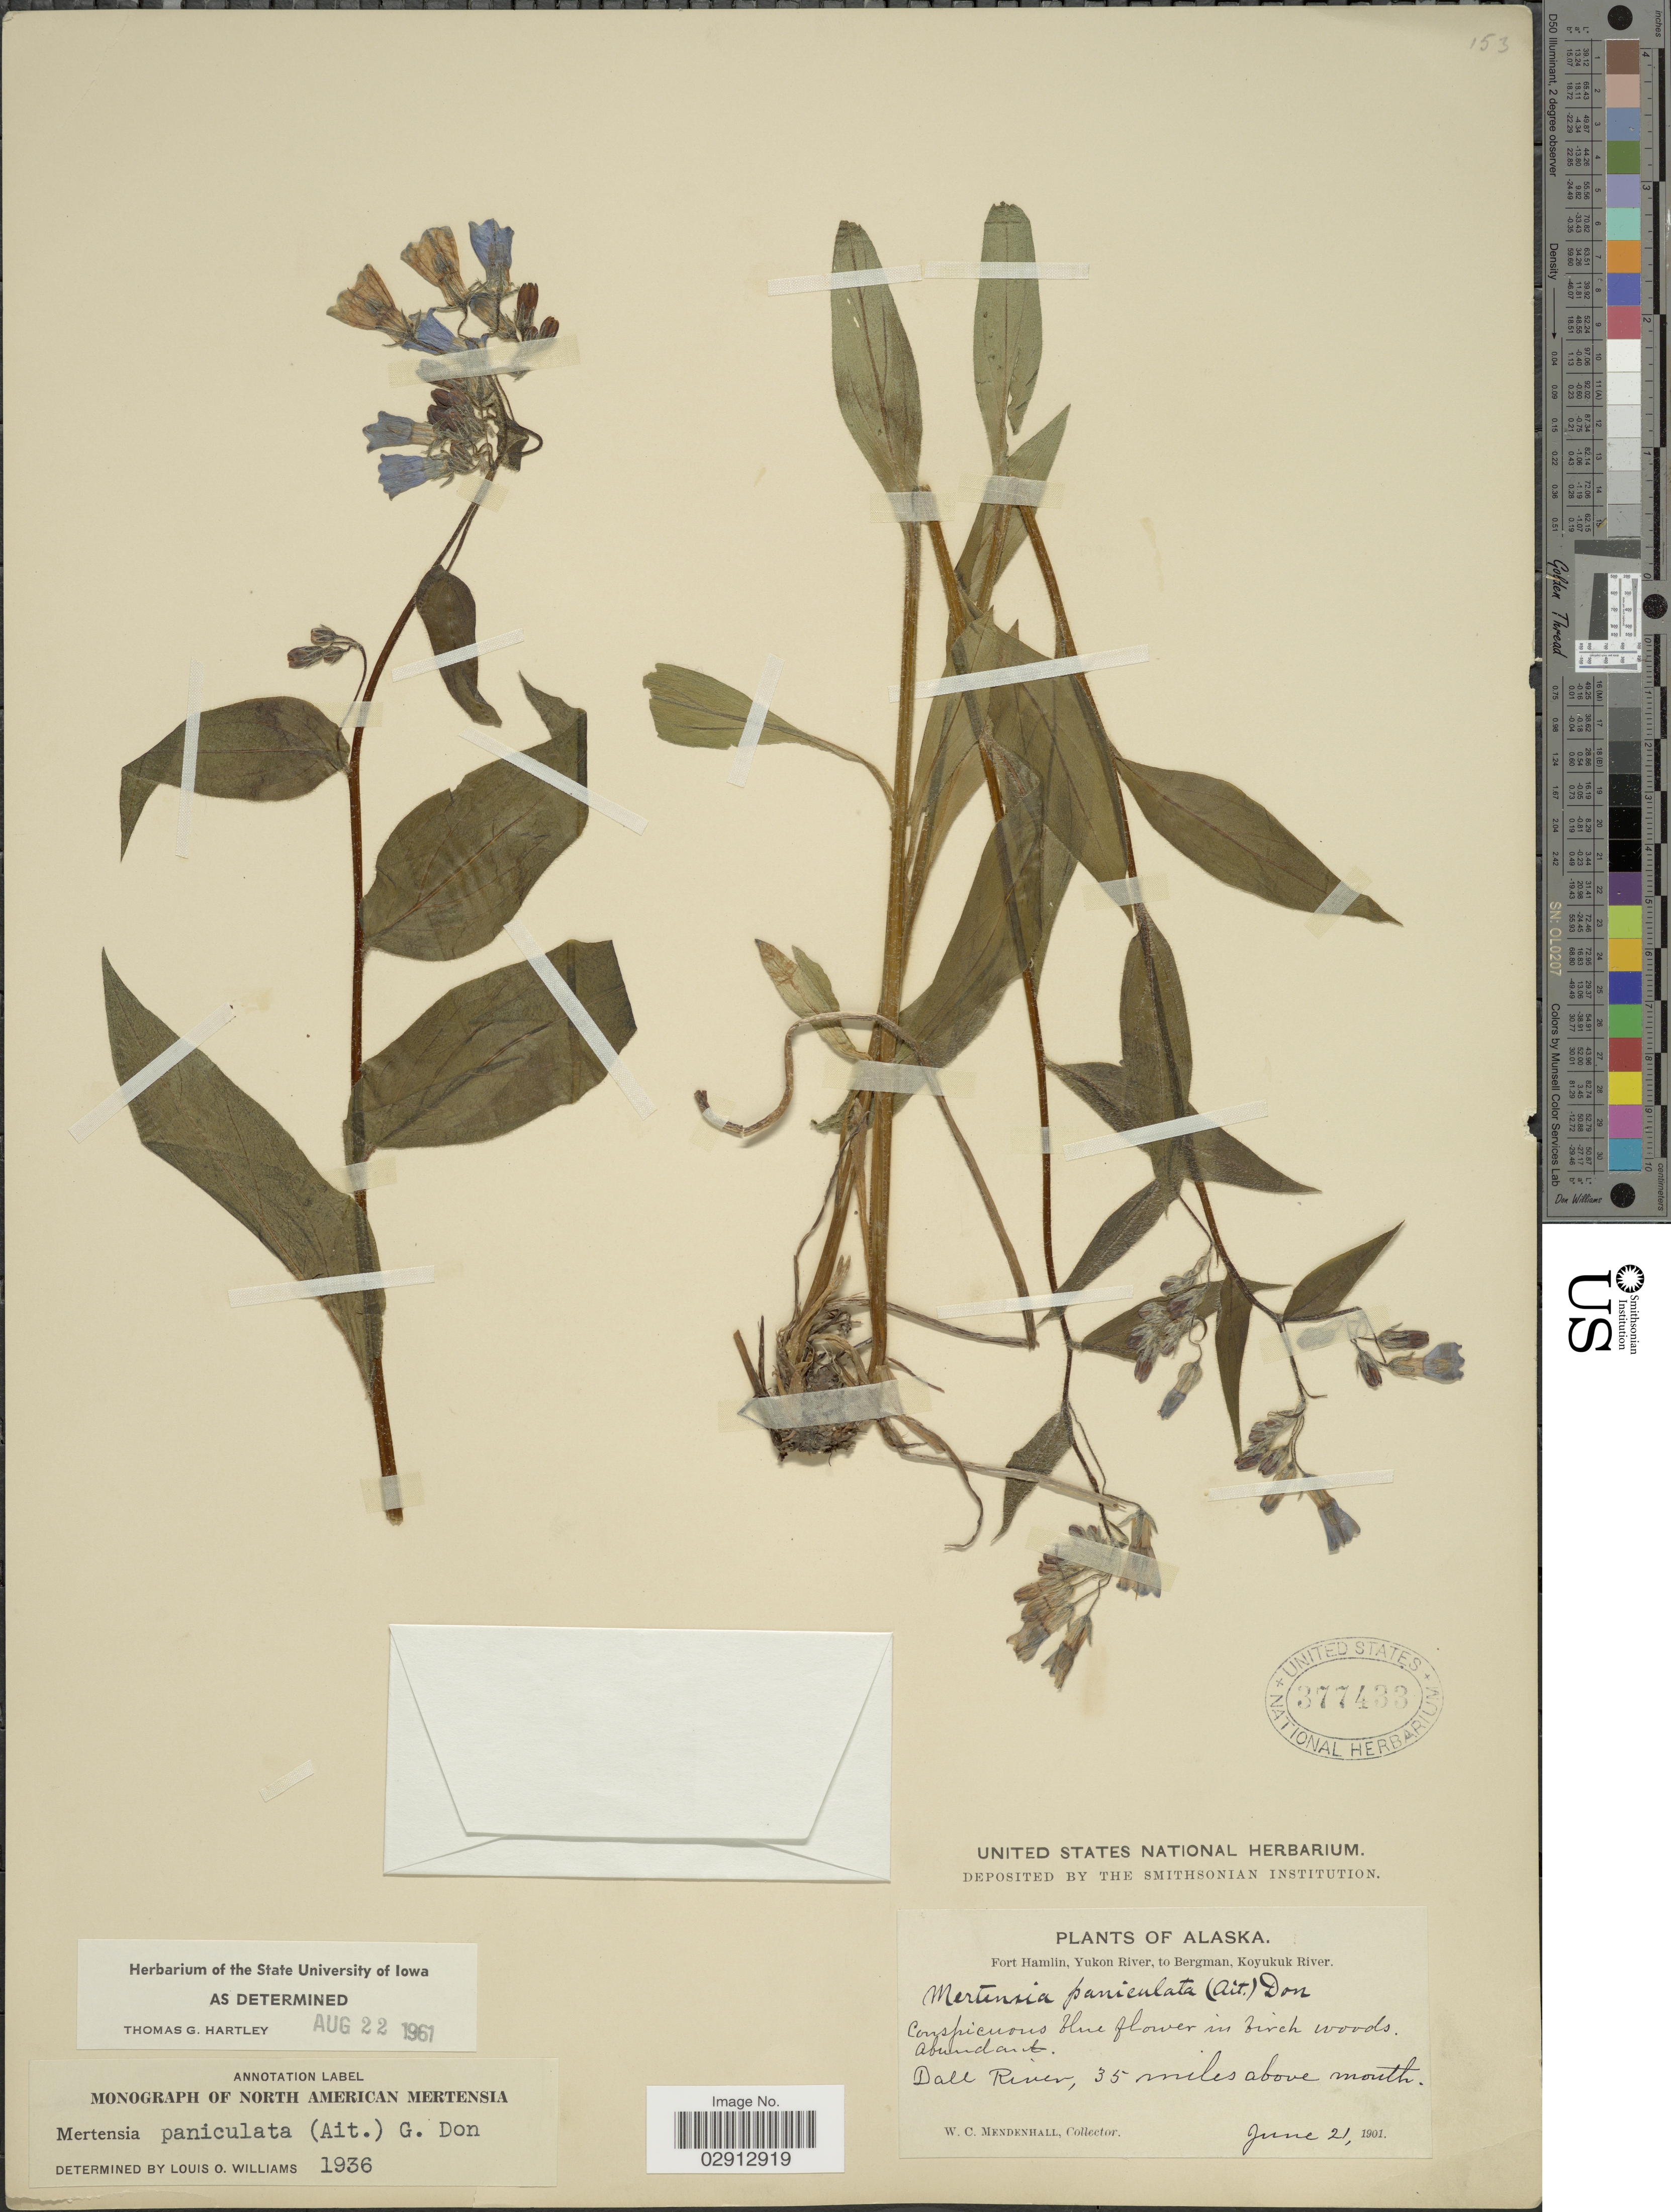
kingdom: Plantae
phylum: Tracheophyta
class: Magnoliopsida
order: Boraginales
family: Boraginaceae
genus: Mertensia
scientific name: Mertensia paniculata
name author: (Aiton) G. Don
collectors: W. Mendenhall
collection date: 1901-06-21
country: United States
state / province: Alaska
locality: Dall River, 35 miles above mouth.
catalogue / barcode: US 377433